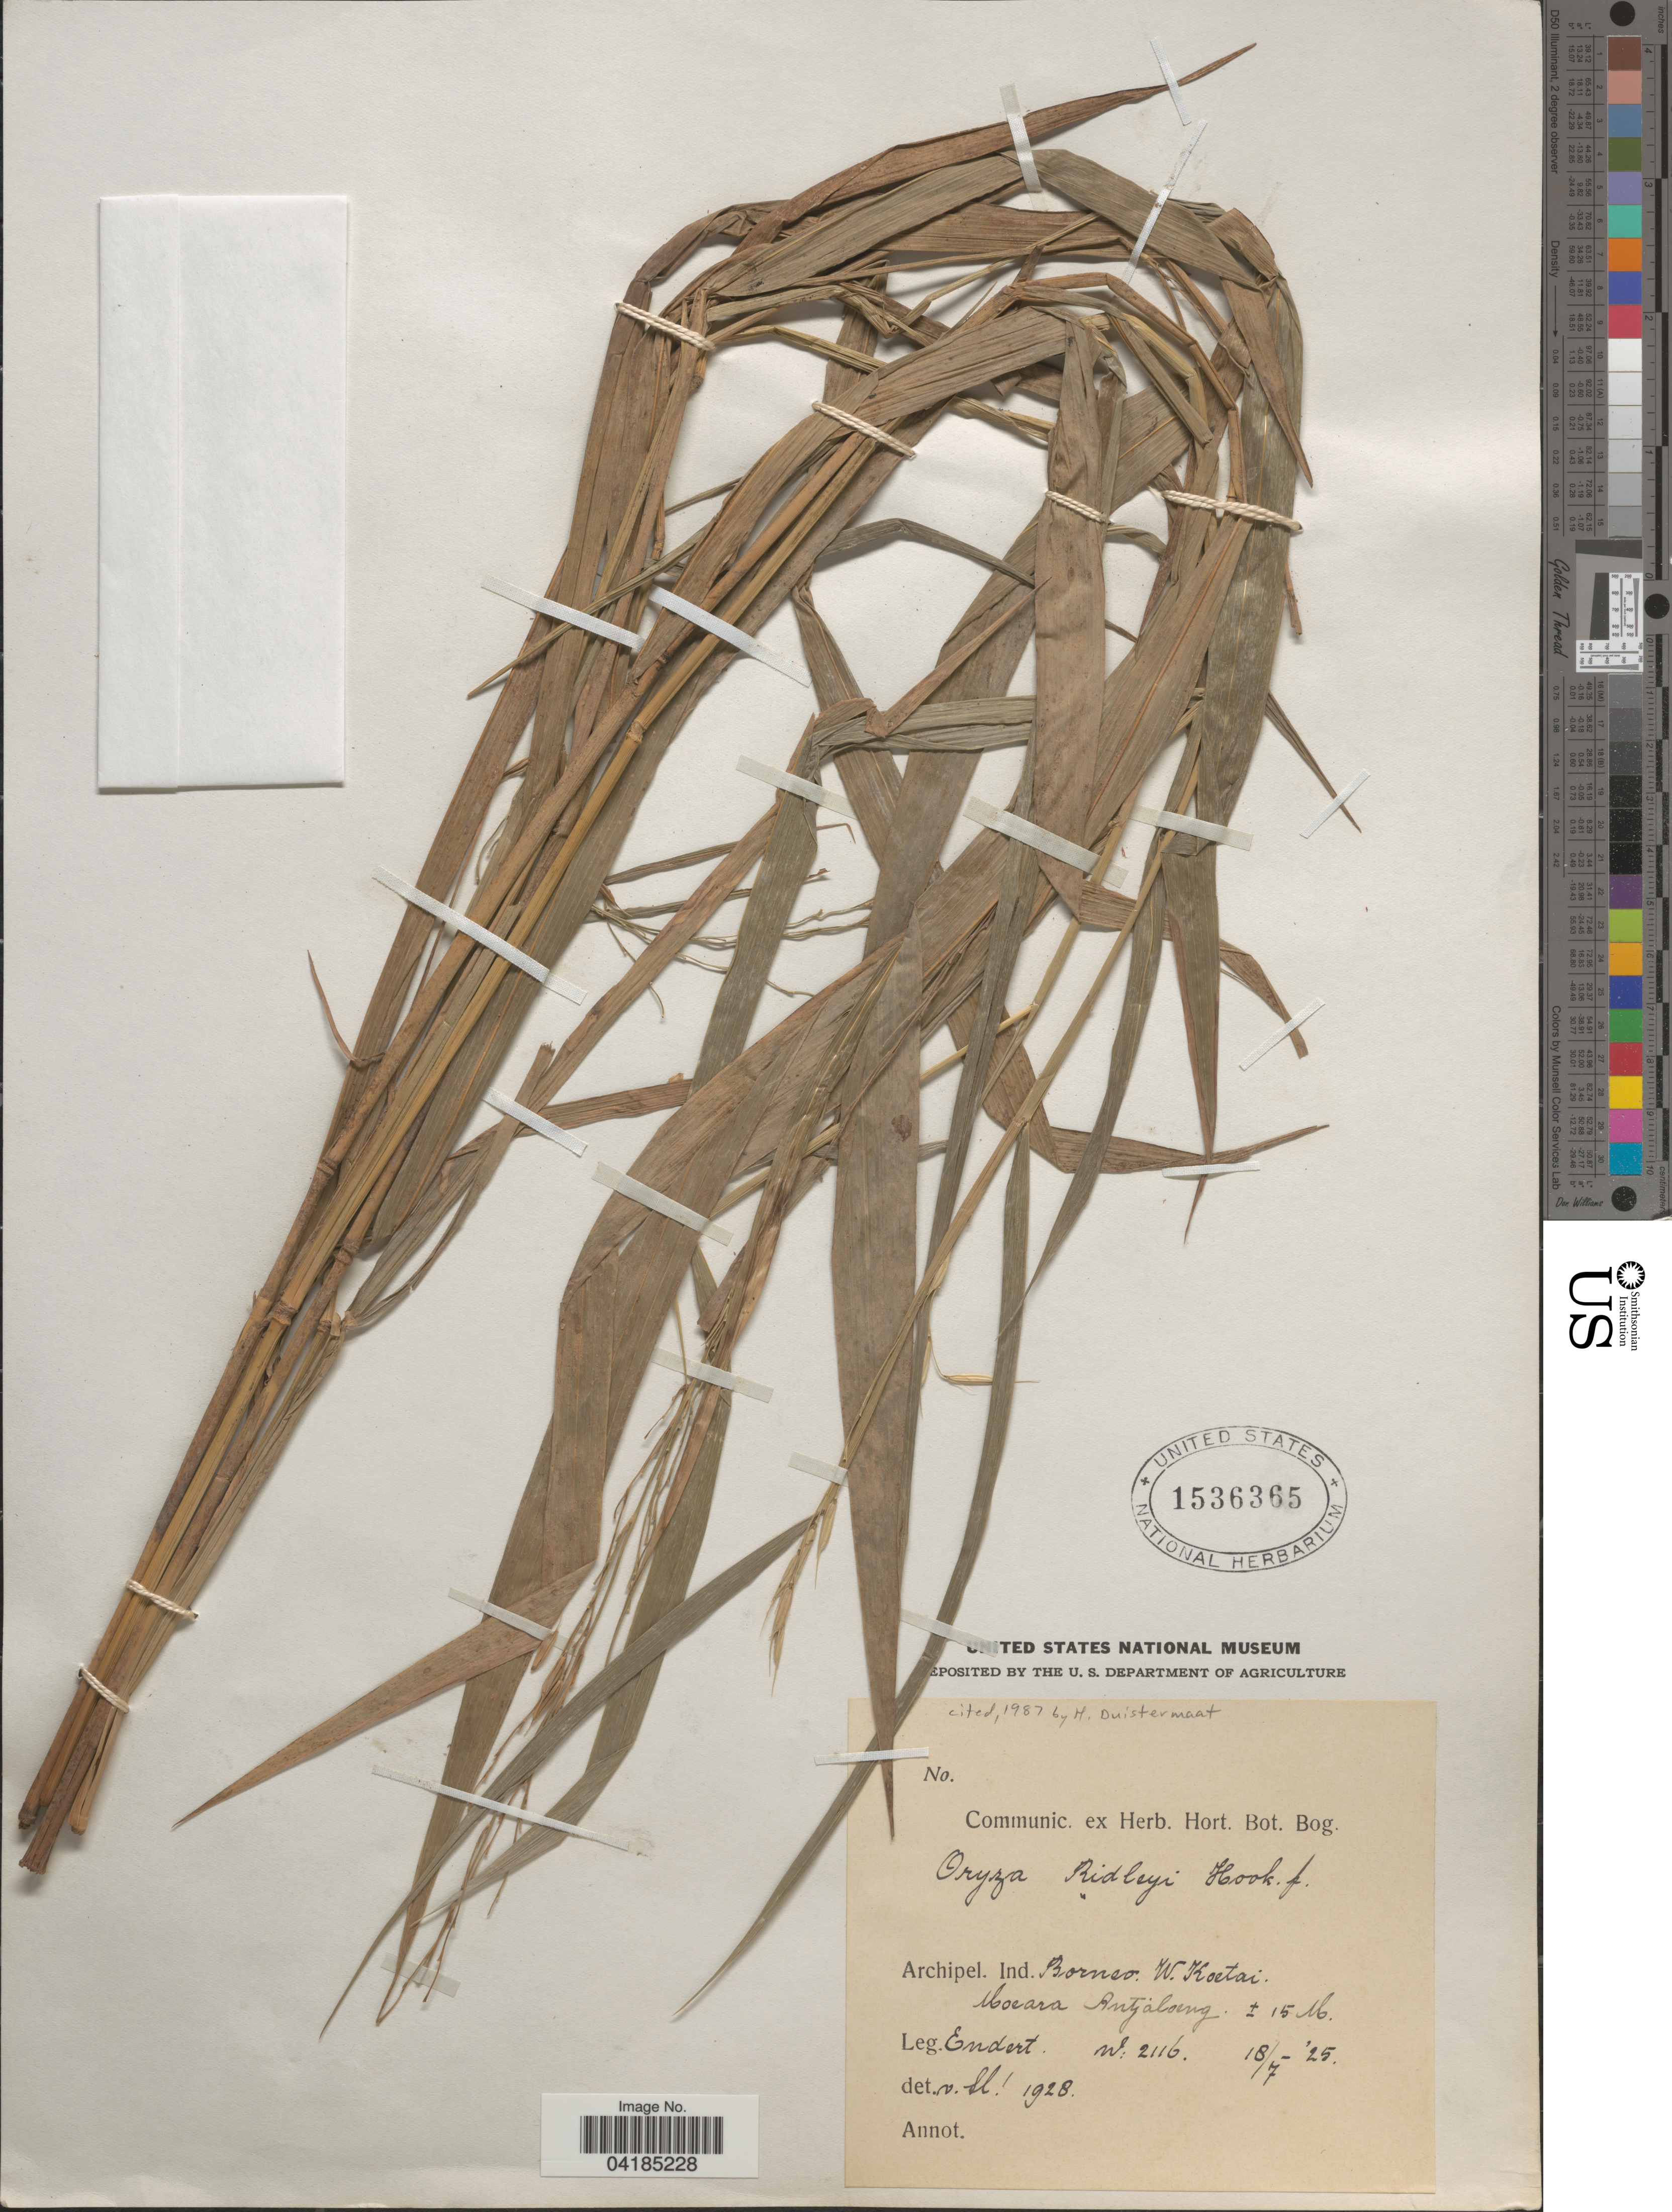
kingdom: Plantae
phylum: Tracheophyta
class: Liliopsida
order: Poales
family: Poaceae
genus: Oryza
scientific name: Oryza ridleyi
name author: Hook. f.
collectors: Endert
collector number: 2116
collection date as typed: Transcribed d/m/y: 18/7/25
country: Indonesia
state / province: Kalimantan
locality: Archipel. Ind. Borneo W. Koetai. Moeara.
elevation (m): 15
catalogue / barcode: US 1536365